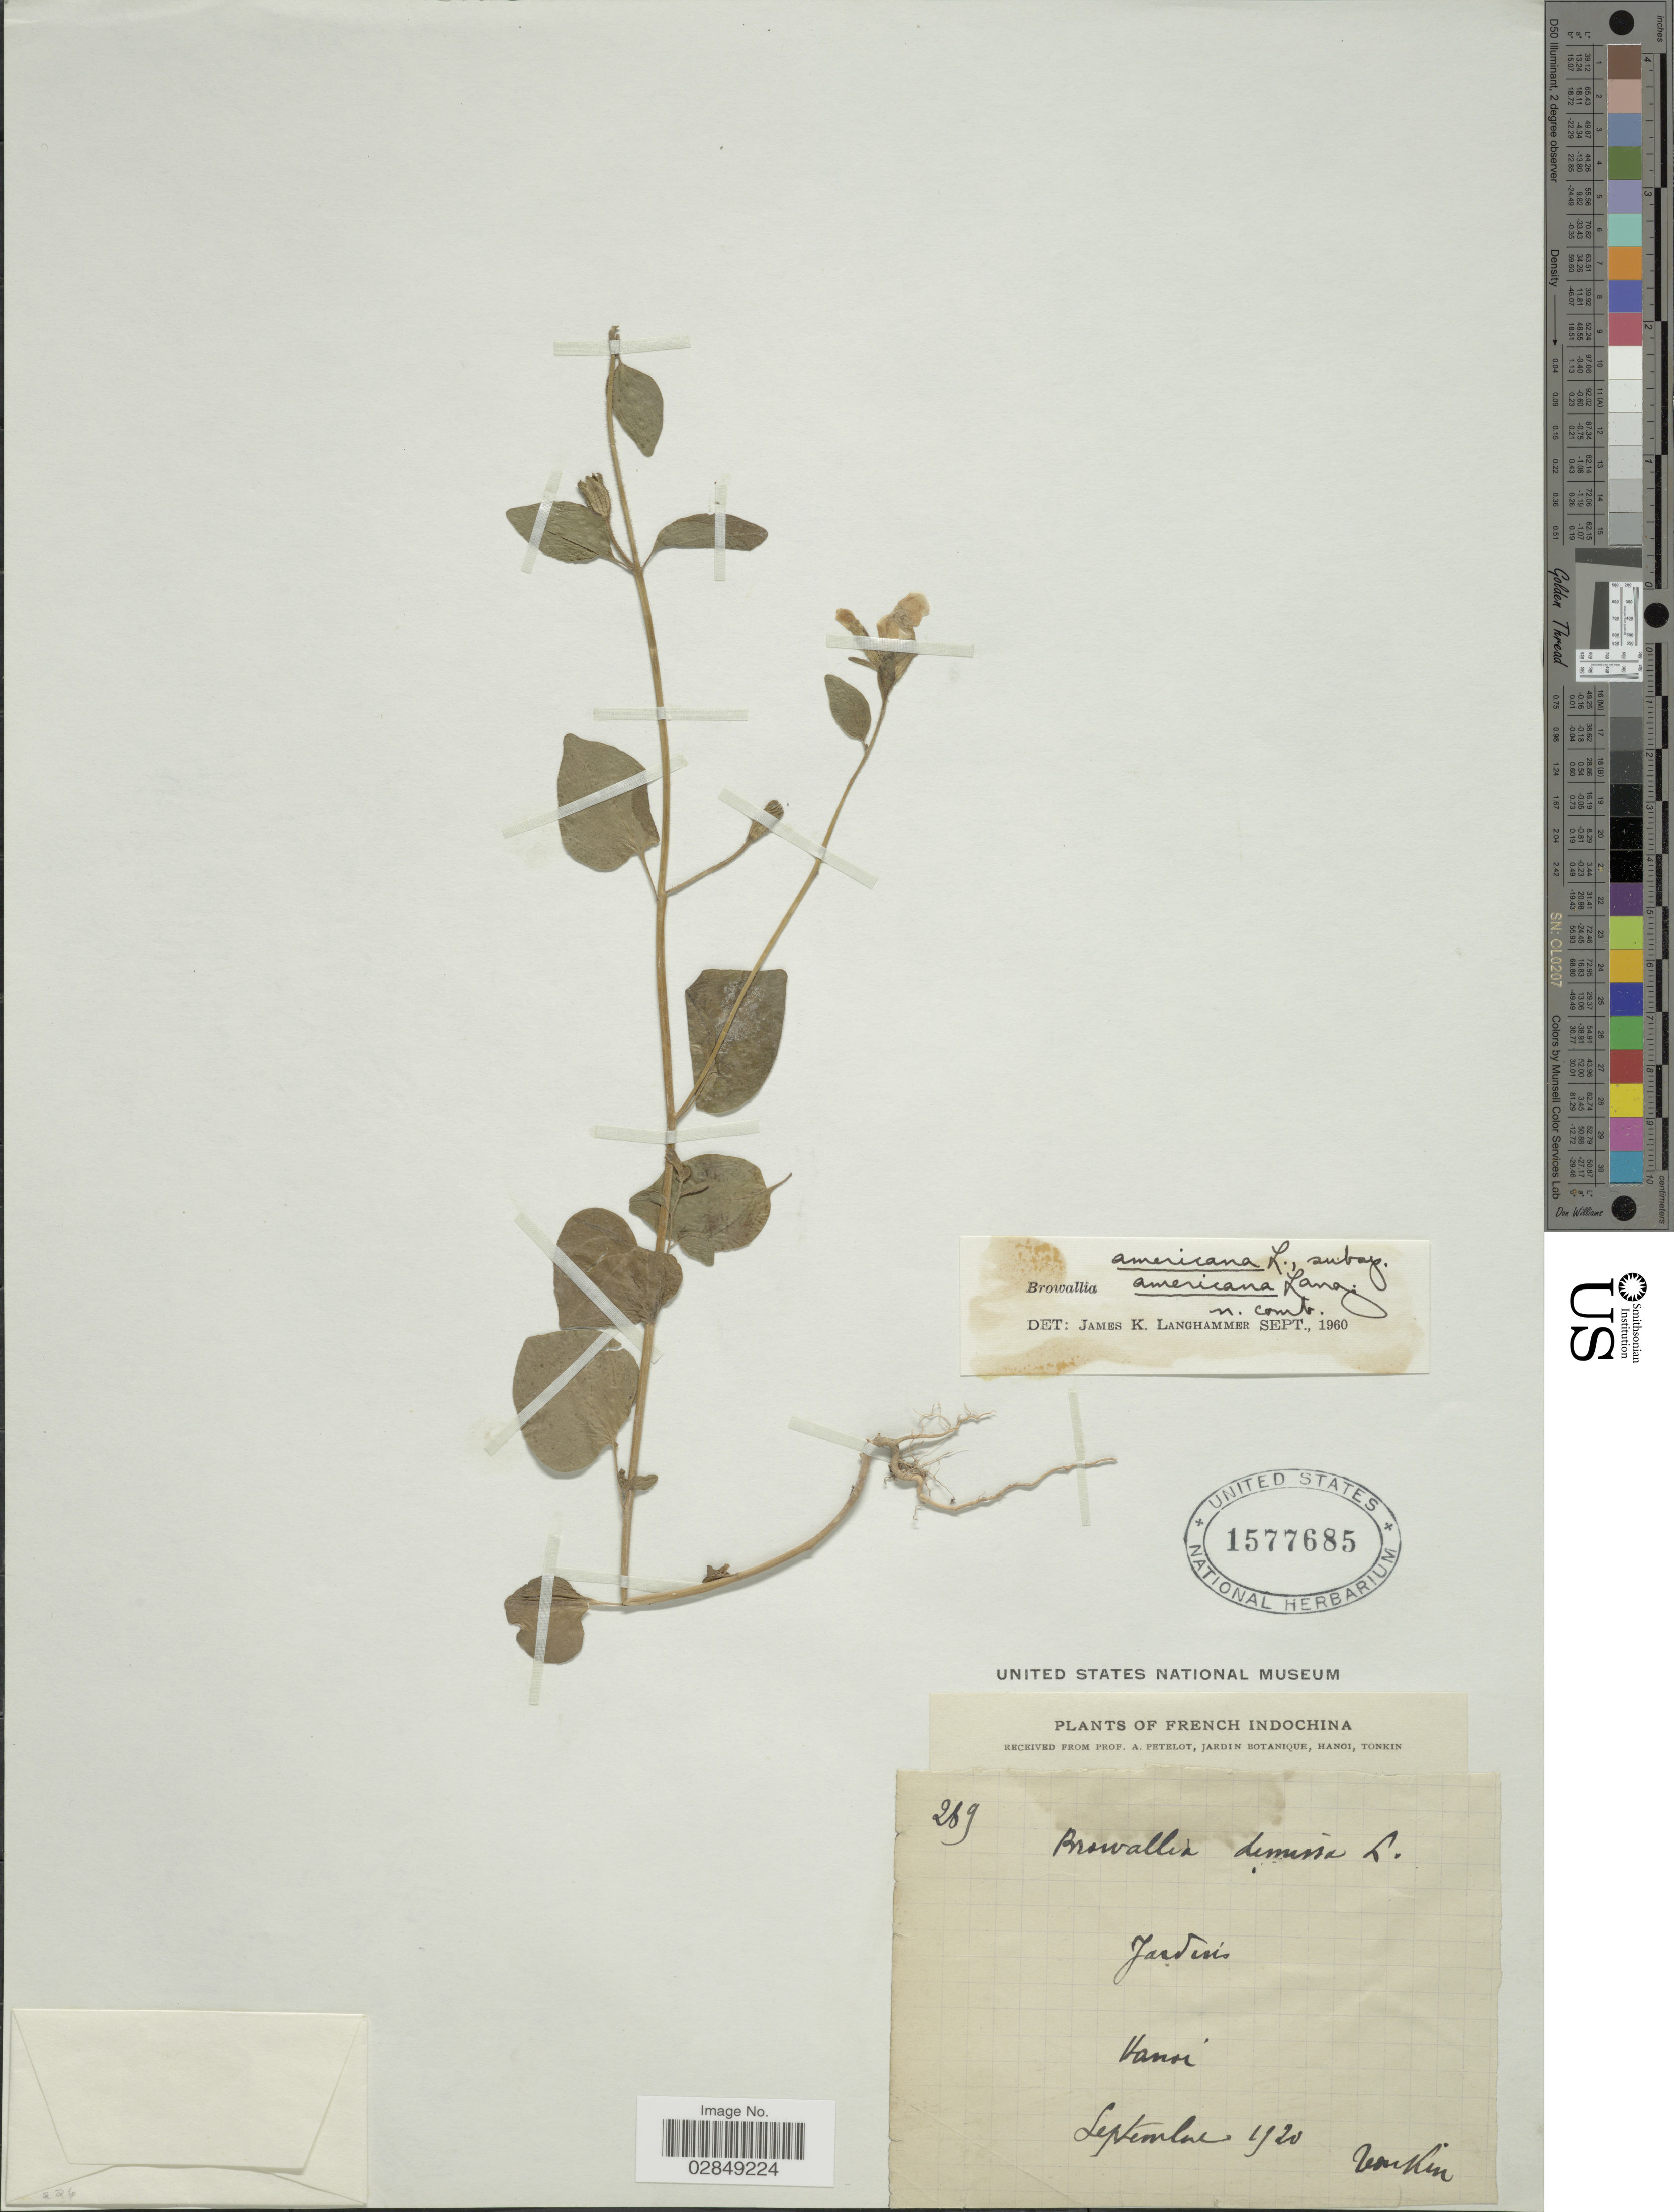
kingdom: Plantae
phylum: Tracheophyta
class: Magnoliopsida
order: Solanales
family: Solanaceae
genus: Browallia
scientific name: Browallia americana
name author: L.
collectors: A. Petelot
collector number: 269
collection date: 1920-09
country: Vietnam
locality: Tonkin. French Indochina. Jardin Hanoi.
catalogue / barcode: US 1577685